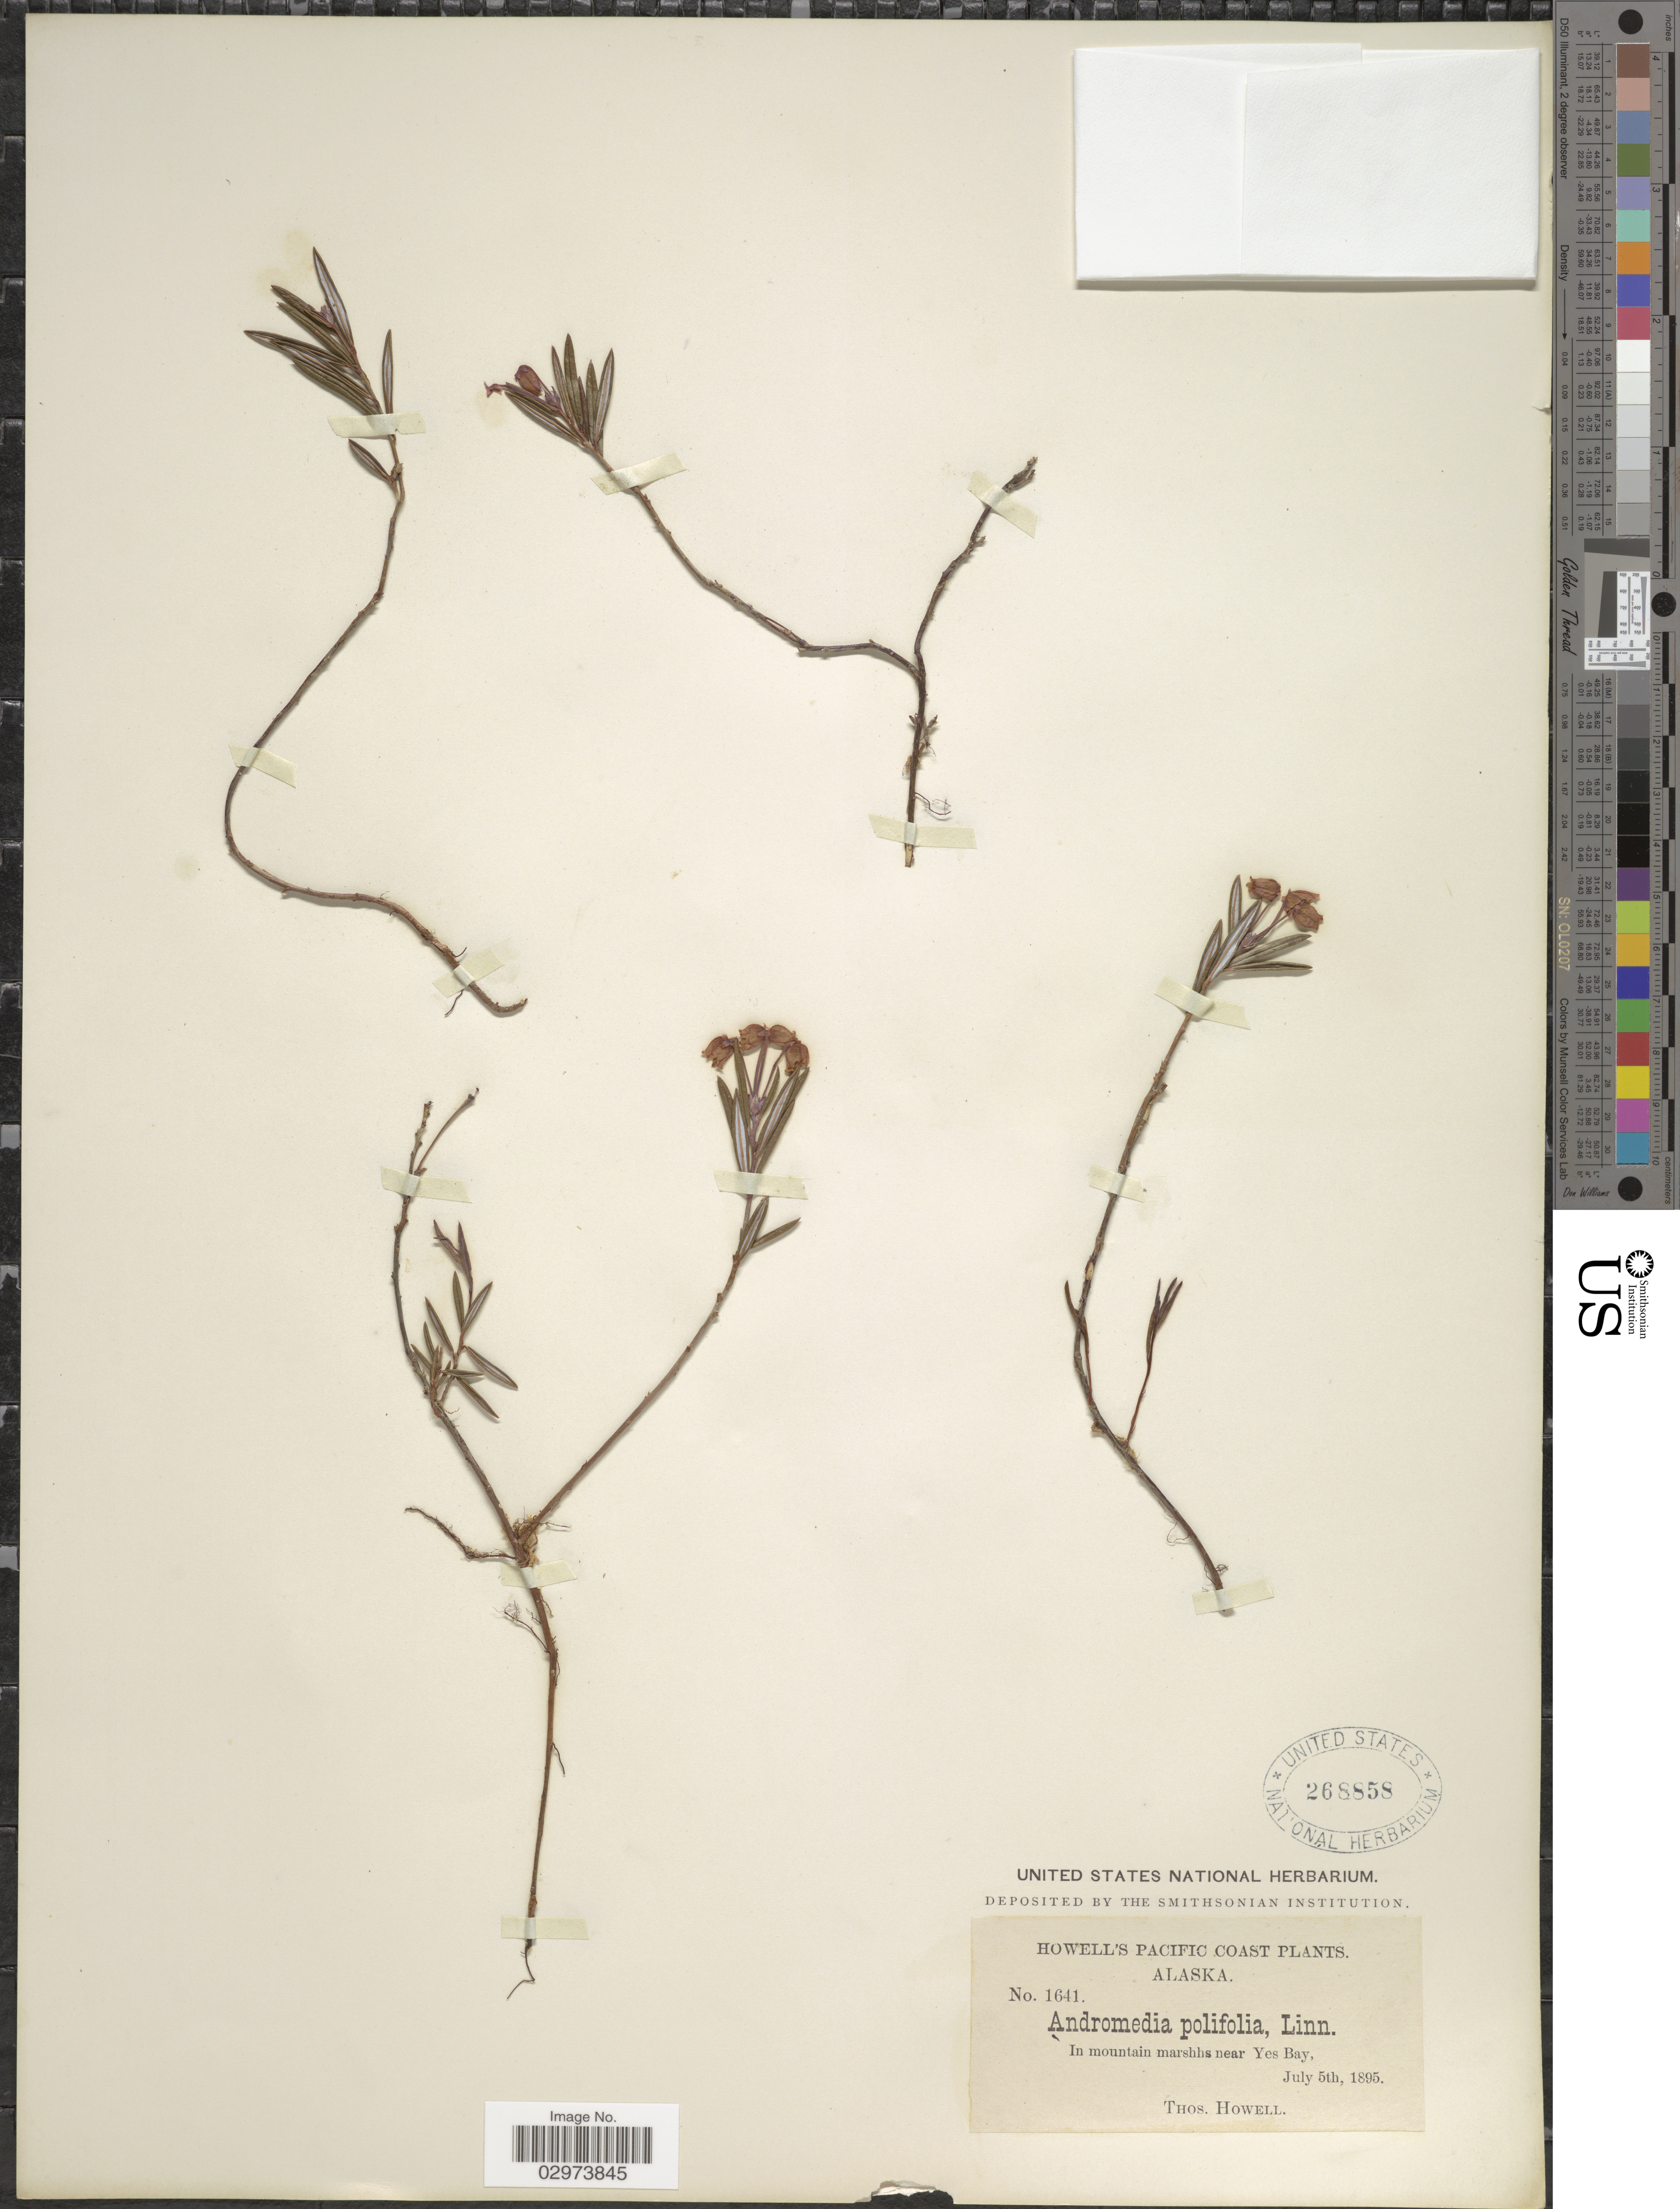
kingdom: Plantae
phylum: Tracheophyta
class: Magnoliopsida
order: Ericales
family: Ericaceae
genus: Andromeda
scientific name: Andromeda polifolia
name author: L.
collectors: T. Howell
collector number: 1641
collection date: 1895-07-05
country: United States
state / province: Alaska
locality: Howell's Pacific Coast. In mountain marsh near Yes Bay.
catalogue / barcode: US 268858